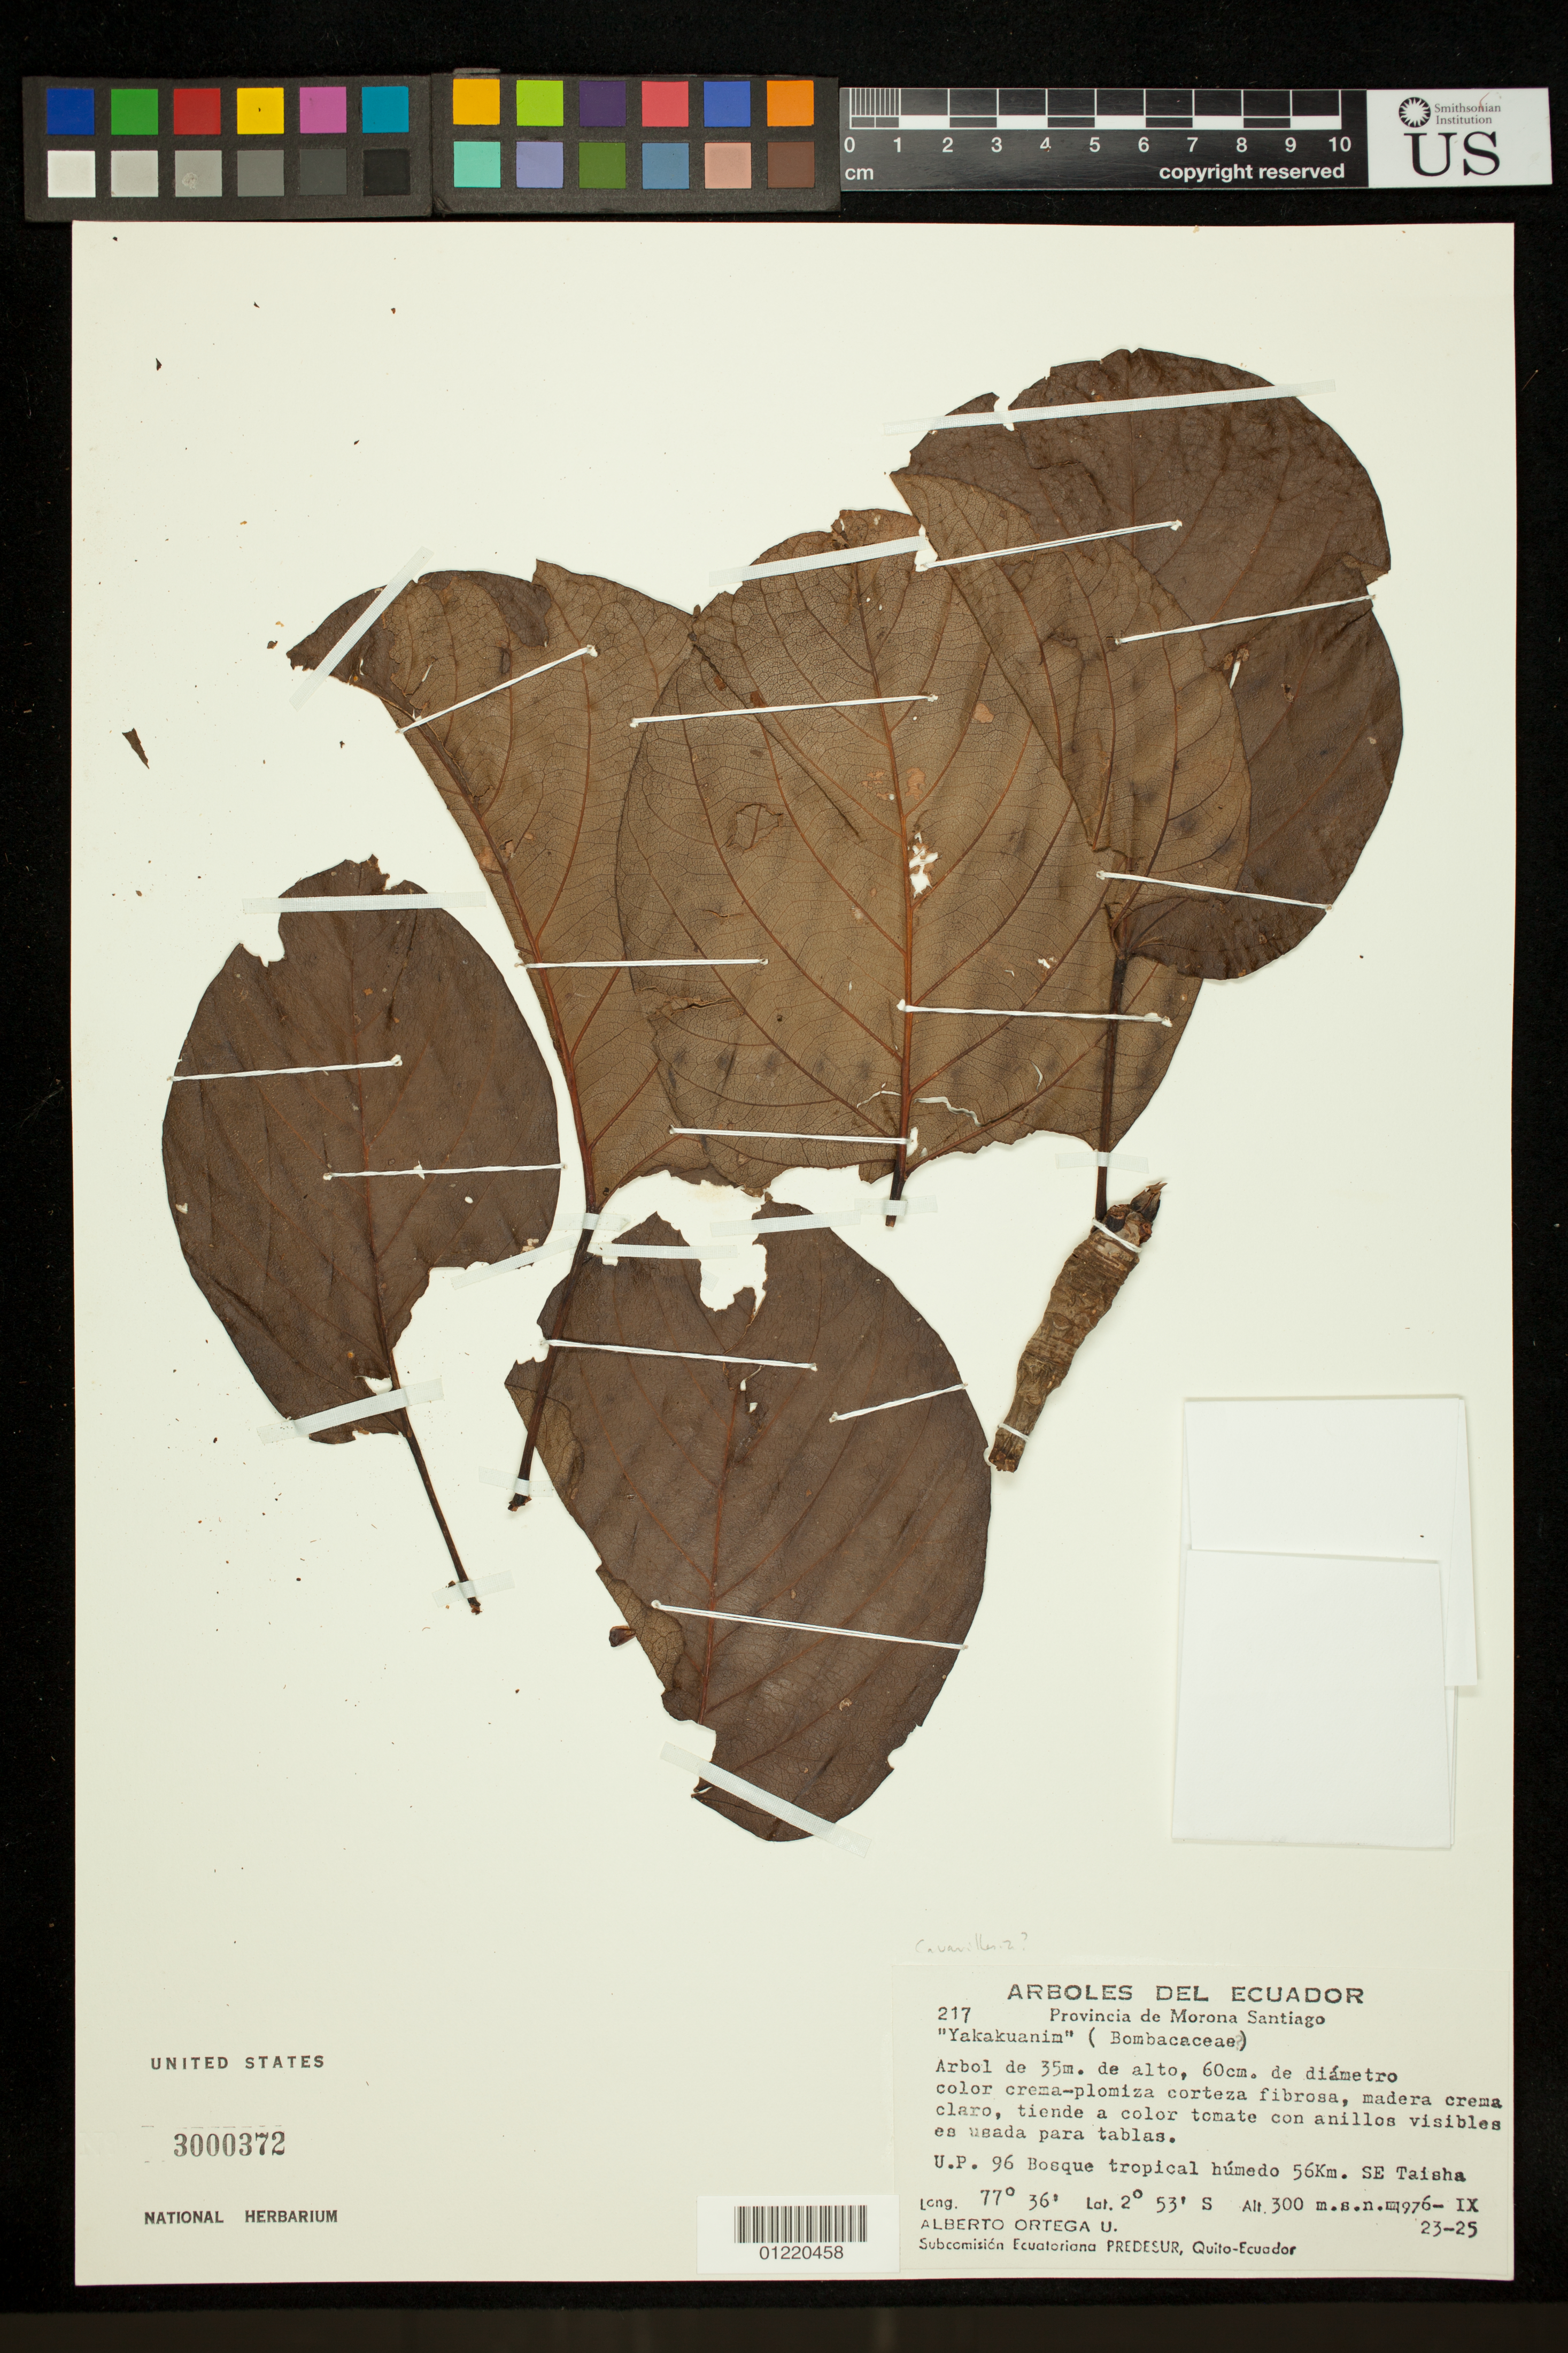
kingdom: Plantae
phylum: Tracheophyta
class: Magnoliopsida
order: Malvales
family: Malvaceae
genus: Cavanillesia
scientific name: Cavanillesia hylogeiton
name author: Ulbr.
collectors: A. T. Ortega U.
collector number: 217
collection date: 1976-09-23/1976-09-25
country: Ecuador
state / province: Morona-Santiago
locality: U.P. 96 Bosque tropical humedo 56 km. SE Taisha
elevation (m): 300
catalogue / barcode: US 3000372